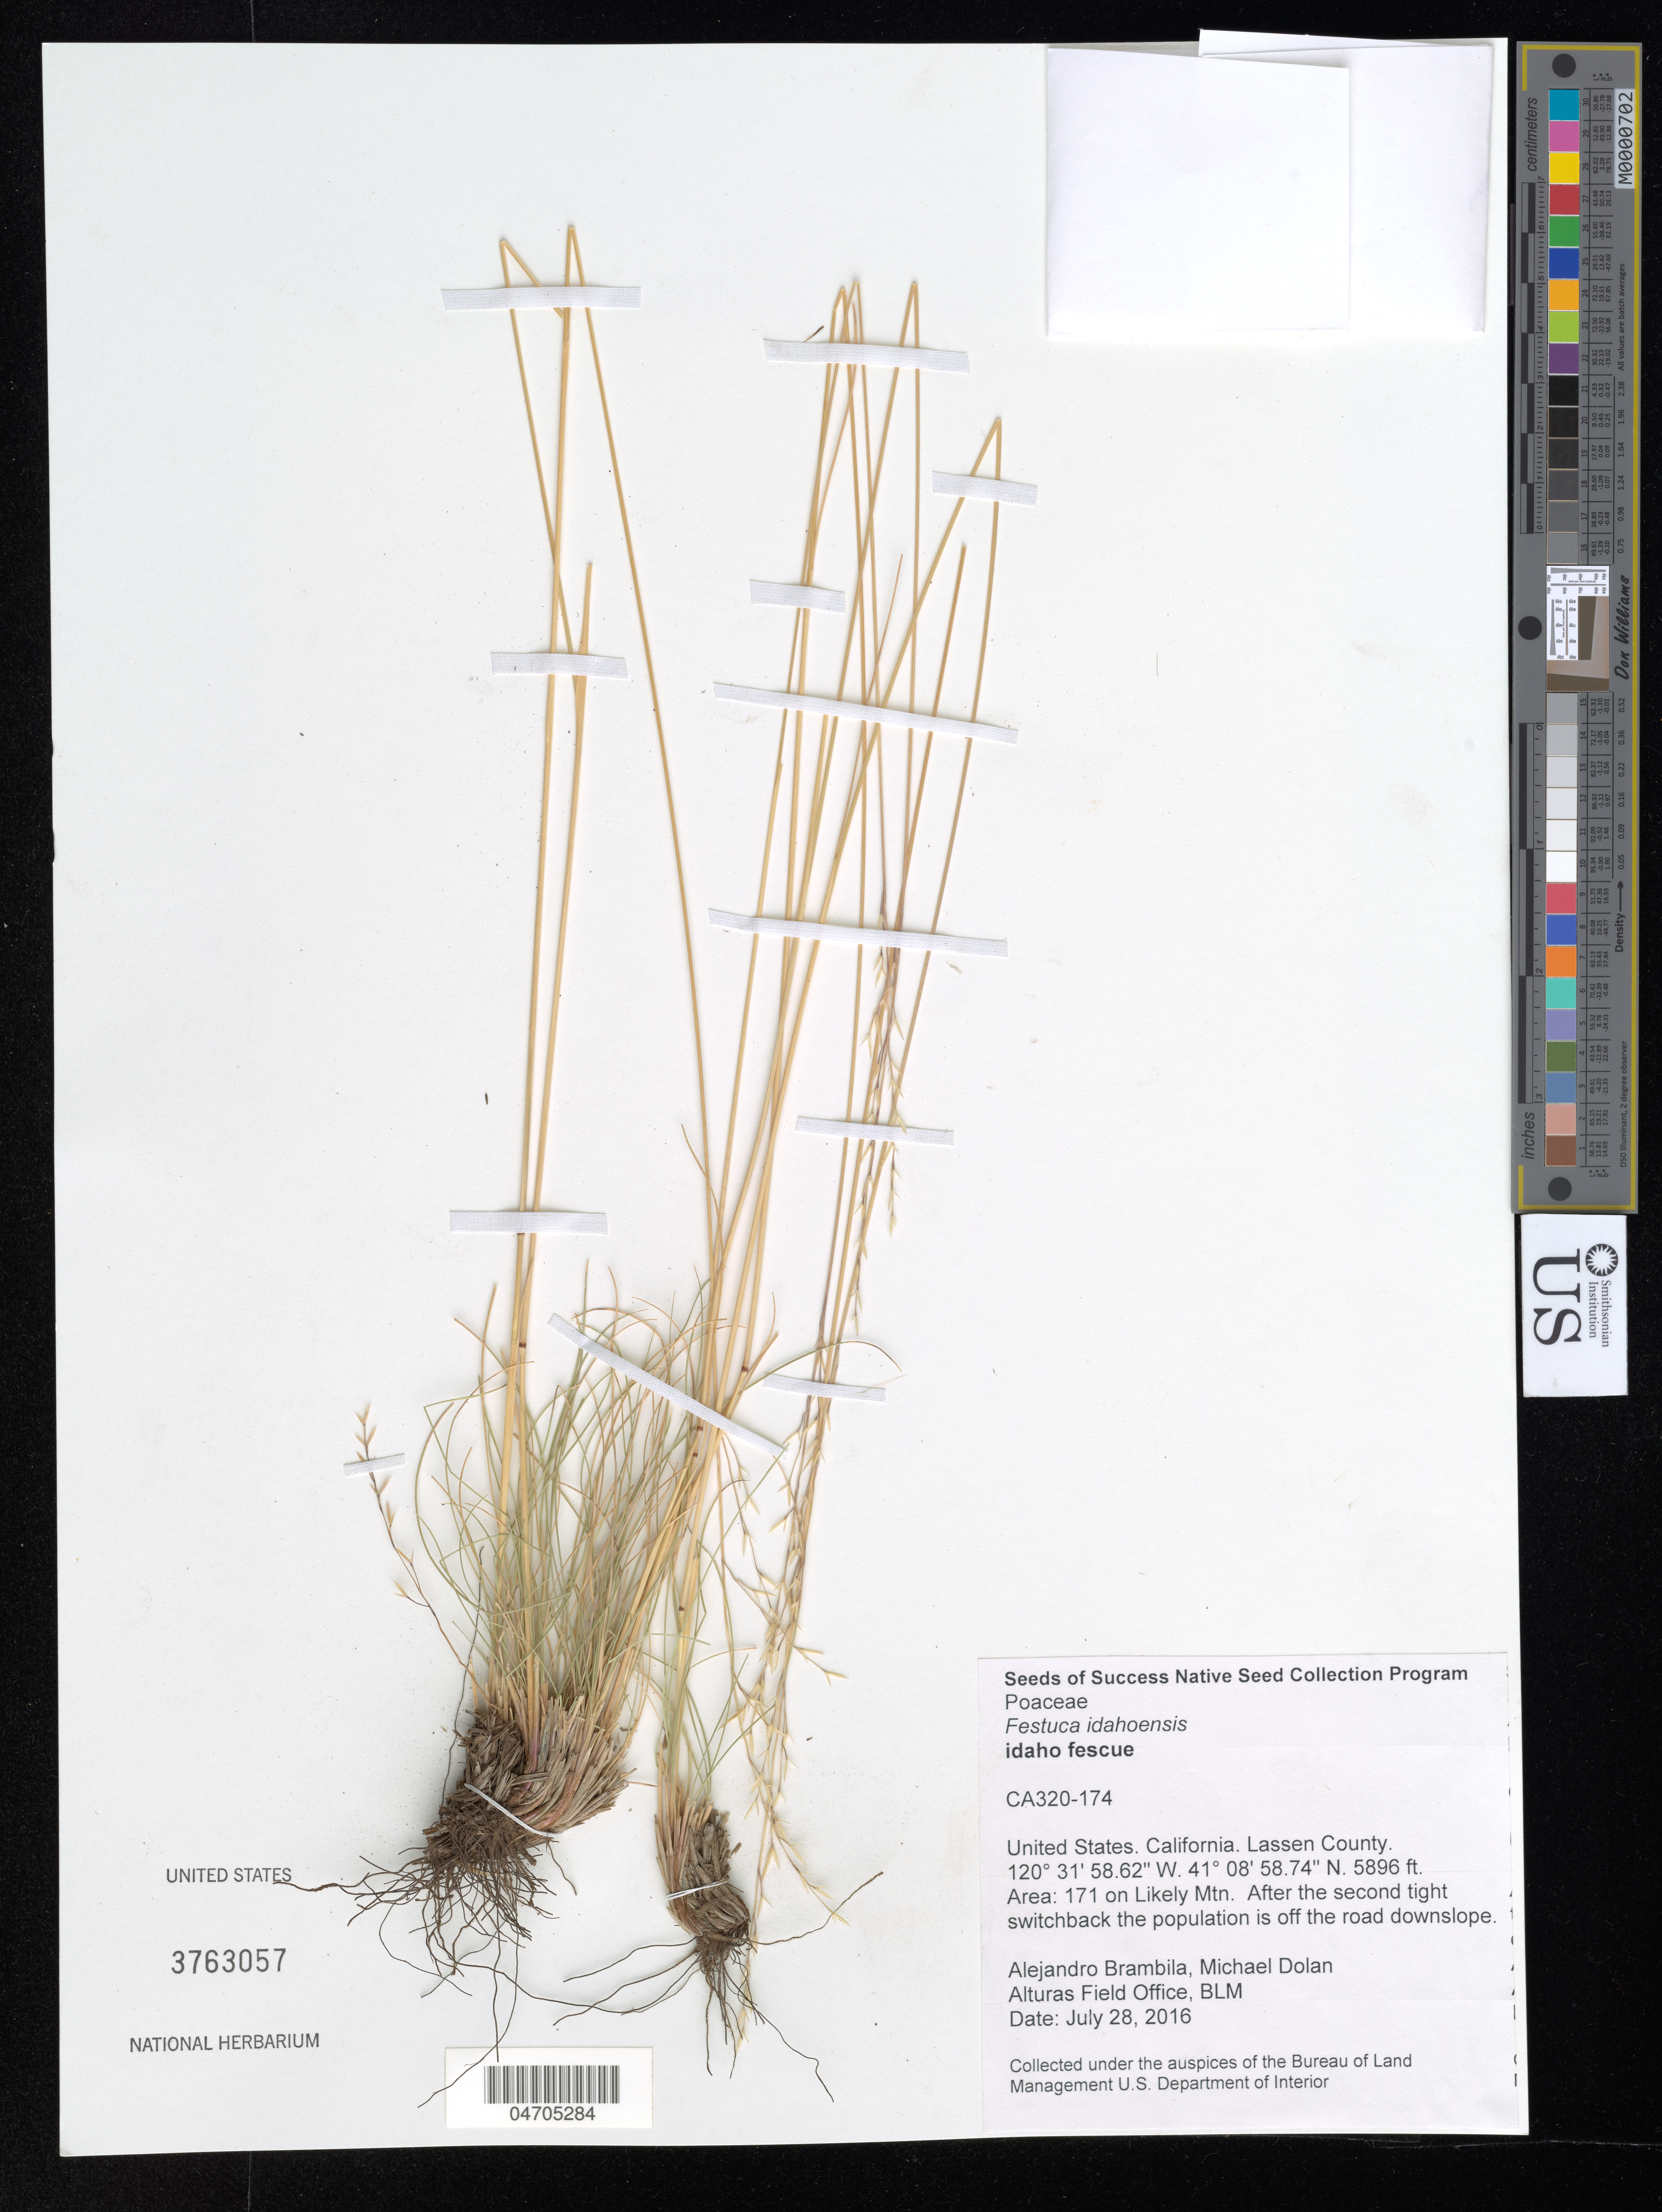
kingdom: Plantae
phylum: Tracheophyta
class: Liliopsida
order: Poales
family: Poaceae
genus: Festuca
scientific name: Festuca idahoensis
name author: Elmer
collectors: A. Brambila & M. Dolan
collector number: CA320-174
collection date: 2016-07-28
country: United States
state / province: California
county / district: Lassen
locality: Lassen County. Area: 171 on Likely Mtn.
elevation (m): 1797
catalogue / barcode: US 3763057